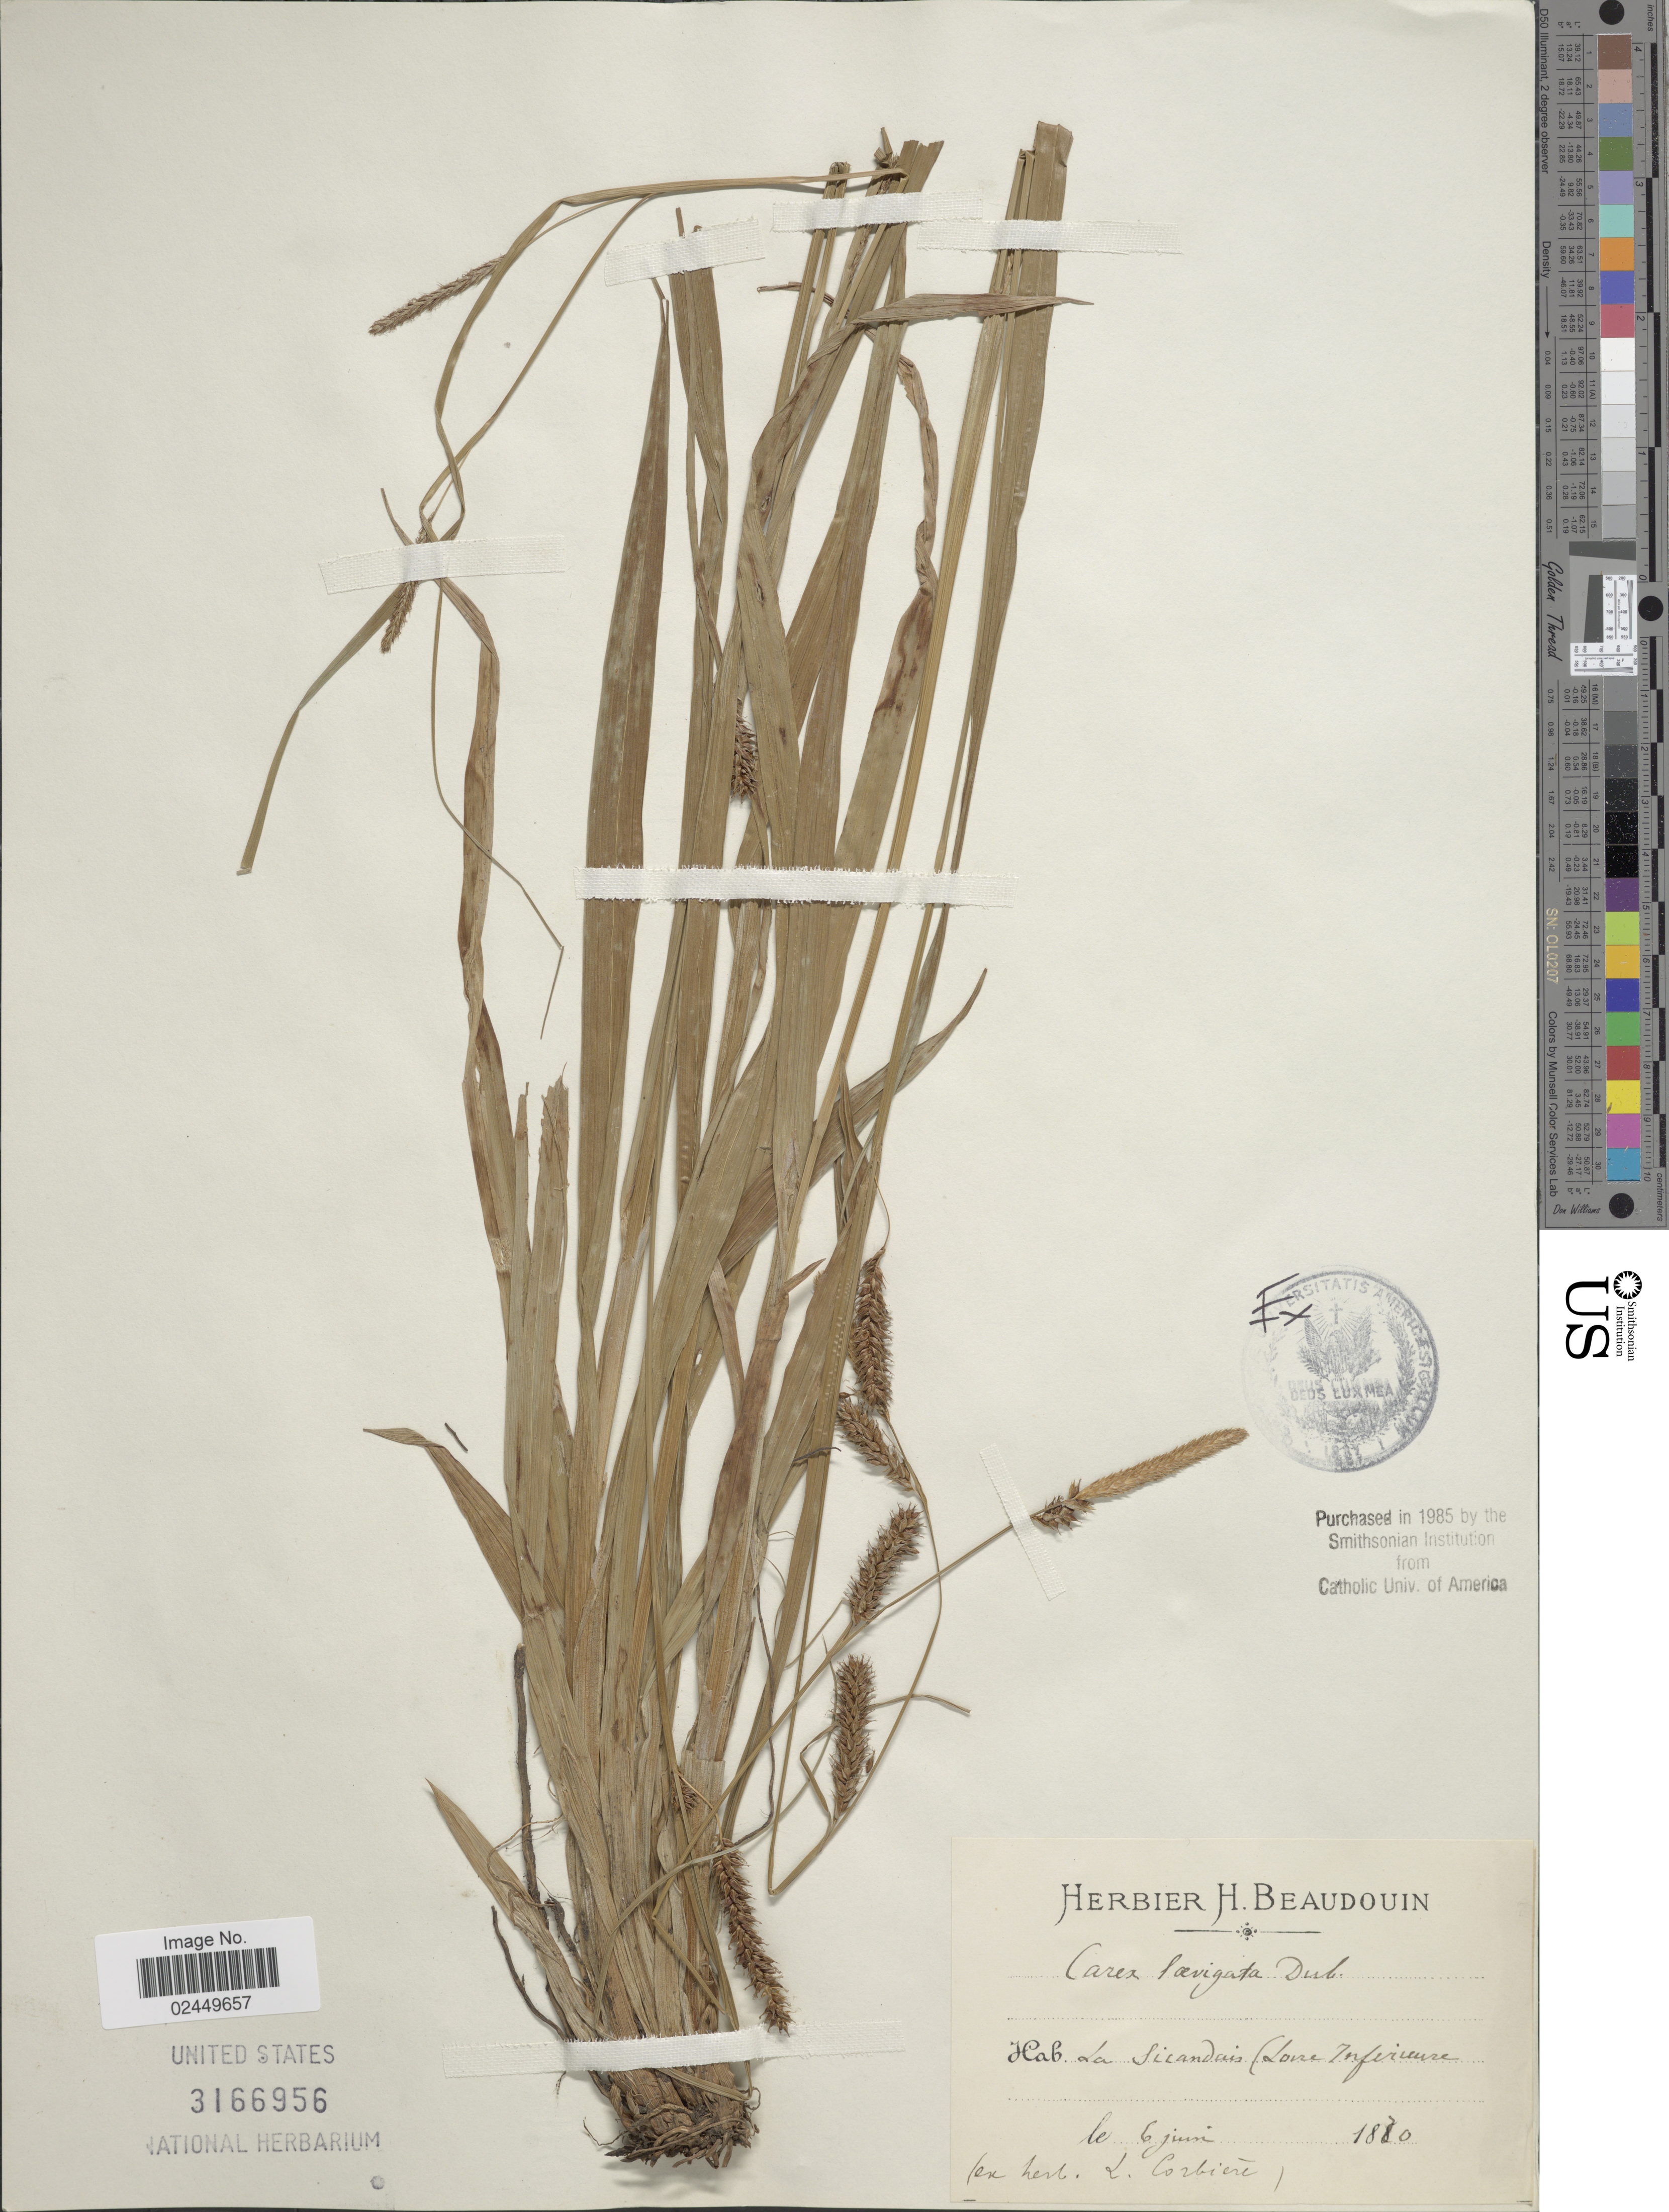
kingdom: Plantae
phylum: Tracheophyta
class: Liliopsida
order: Poales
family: Cyperaceae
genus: Carex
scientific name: Carex helodes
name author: Link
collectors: Ex Herb. L. Corbiere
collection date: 1870-06-06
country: France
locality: La Sicandais (Loire Inferieure)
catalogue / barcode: US 3166956